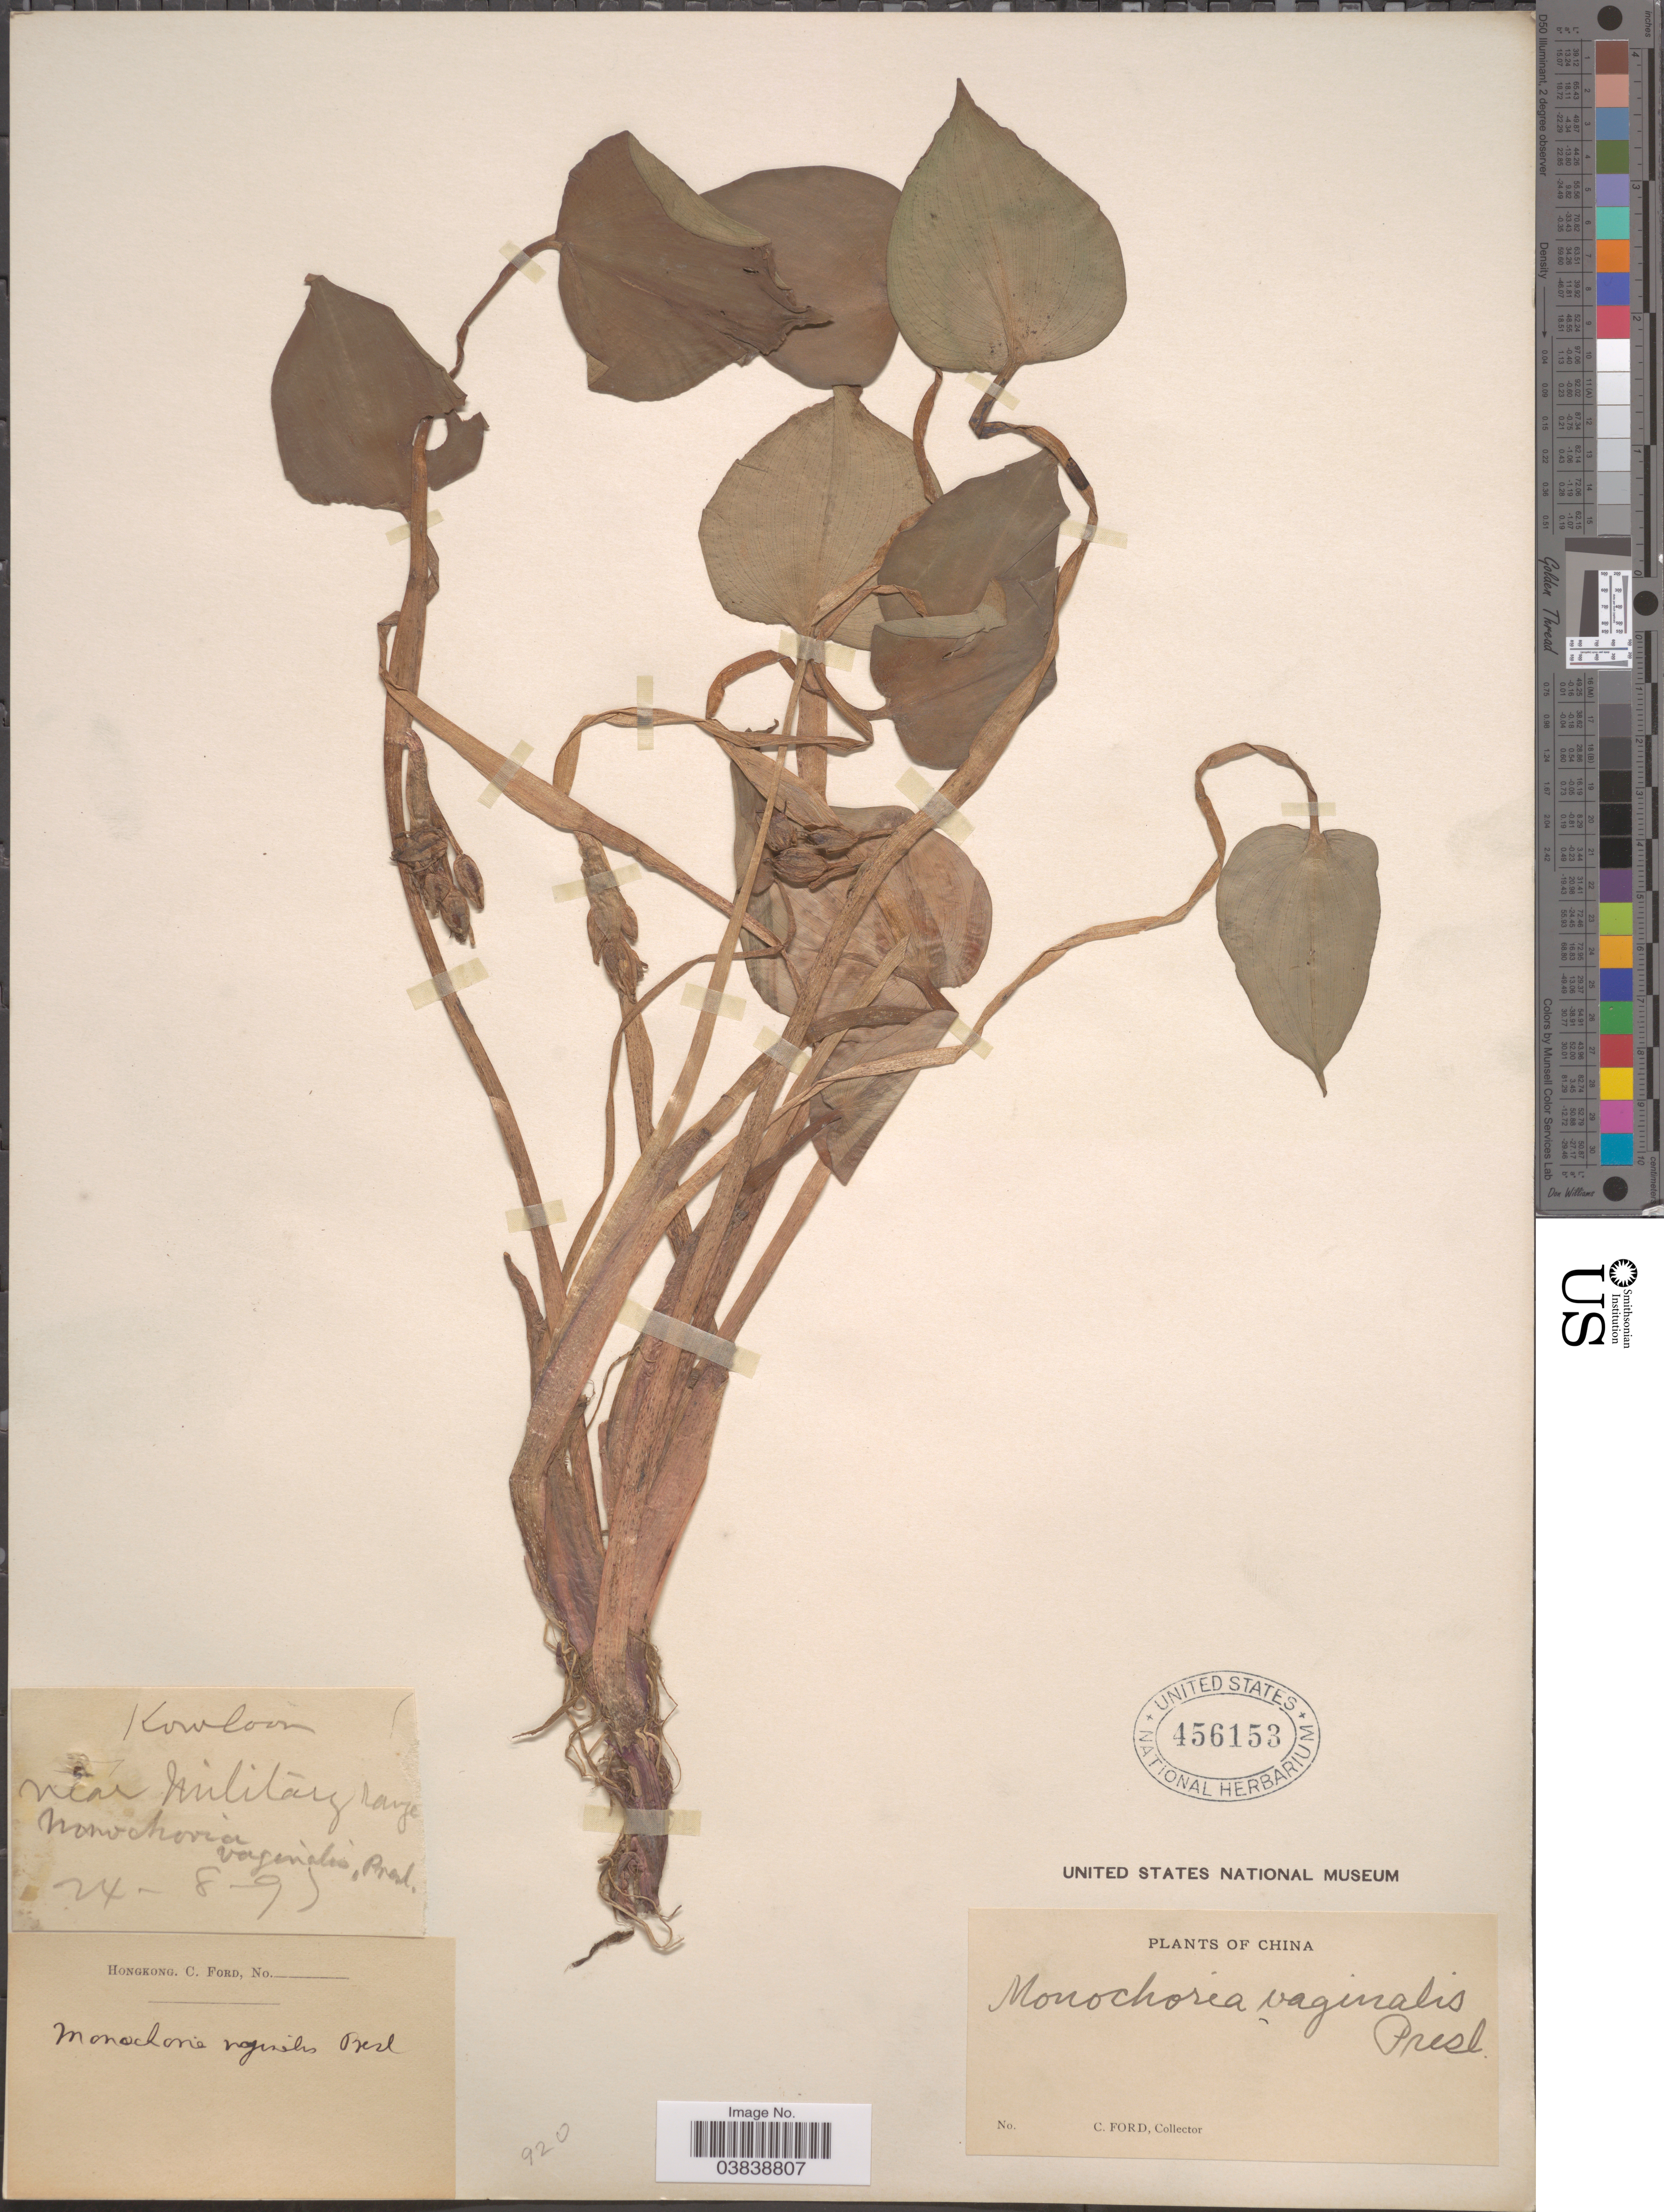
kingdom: Plantae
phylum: Tracheophyta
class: Liliopsida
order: Commelinales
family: Pontederiaceae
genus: Monochoria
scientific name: Monochoria vaginalis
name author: (Burm. f.) C. Presl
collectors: C. Ford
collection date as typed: Transcribed d/m/y: 24/8/95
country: China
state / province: Hong Kong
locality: Kowloon, near military range.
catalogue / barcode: US 456153